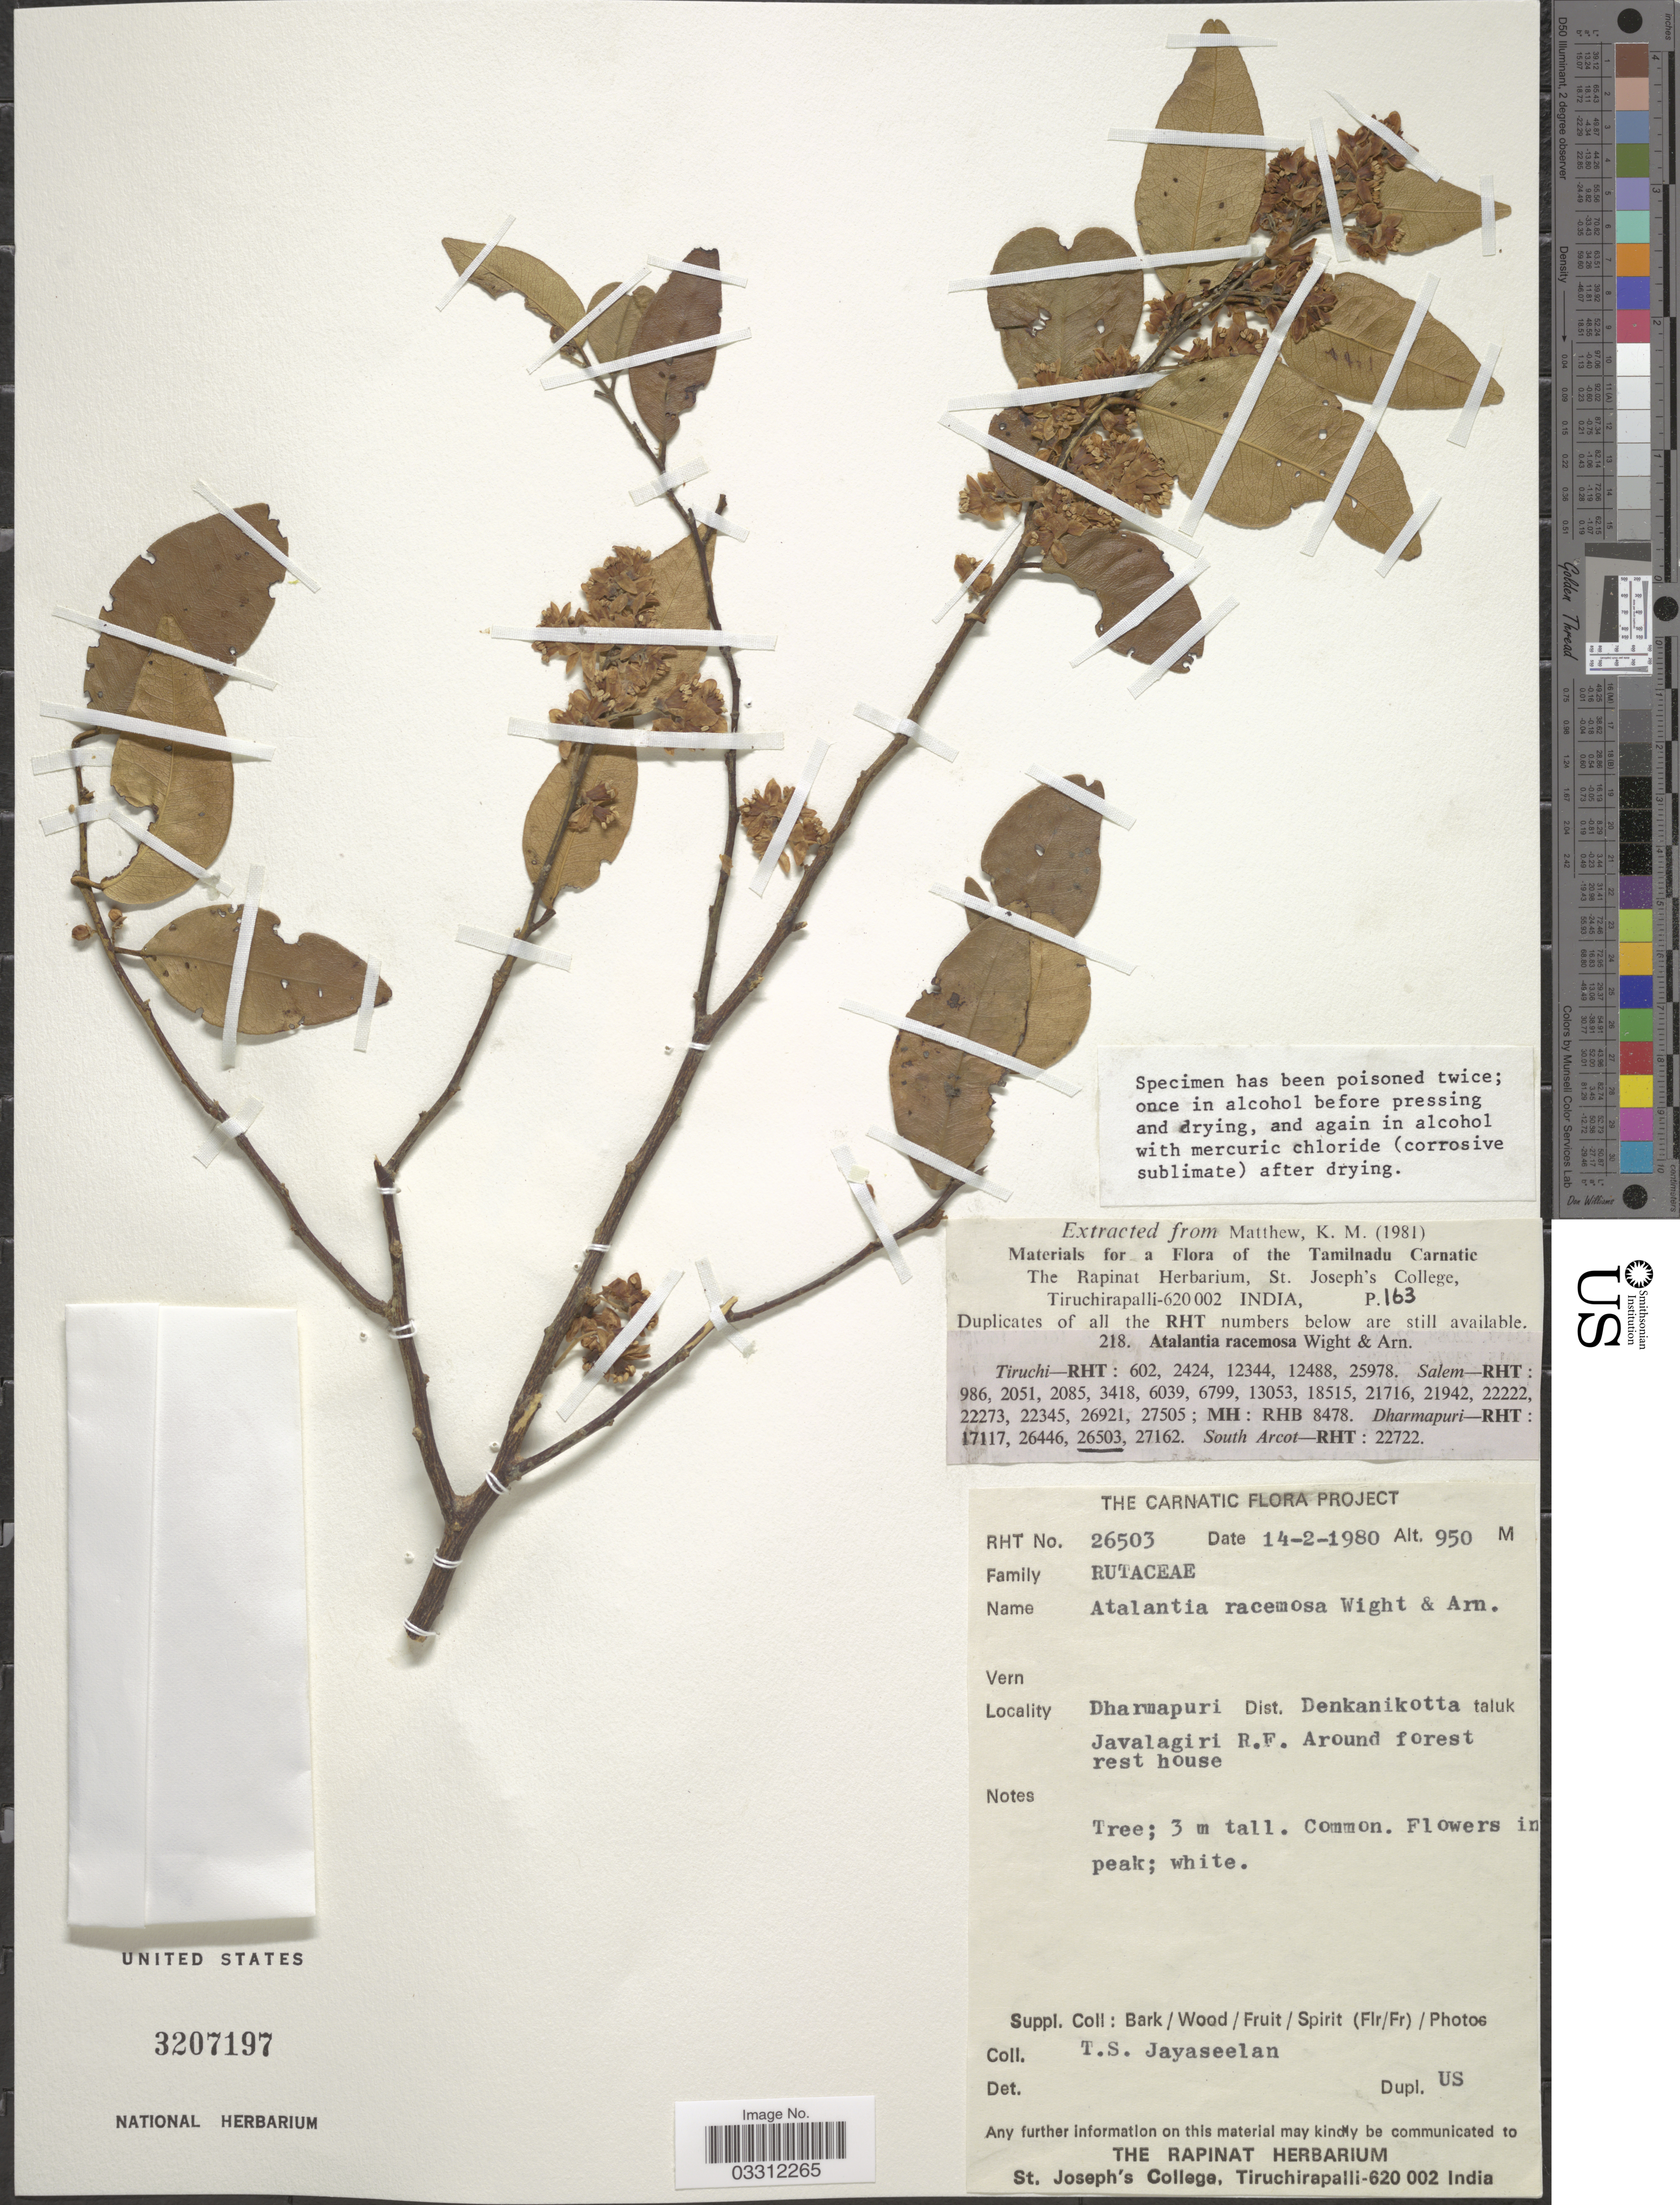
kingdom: Plantae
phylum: Tracheophyta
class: Magnoliopsida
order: Sapindales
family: Rutaceae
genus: Atalantia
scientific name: Atalantia racemosa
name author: Wight ex Hook.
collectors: T. S. Jayaseelan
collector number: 26503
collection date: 1980-02-14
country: India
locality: Dharmapuri Dist. Denkanikotta taluk, Javalagiri R.F. Around forest rest house.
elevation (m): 950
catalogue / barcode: US 3207197